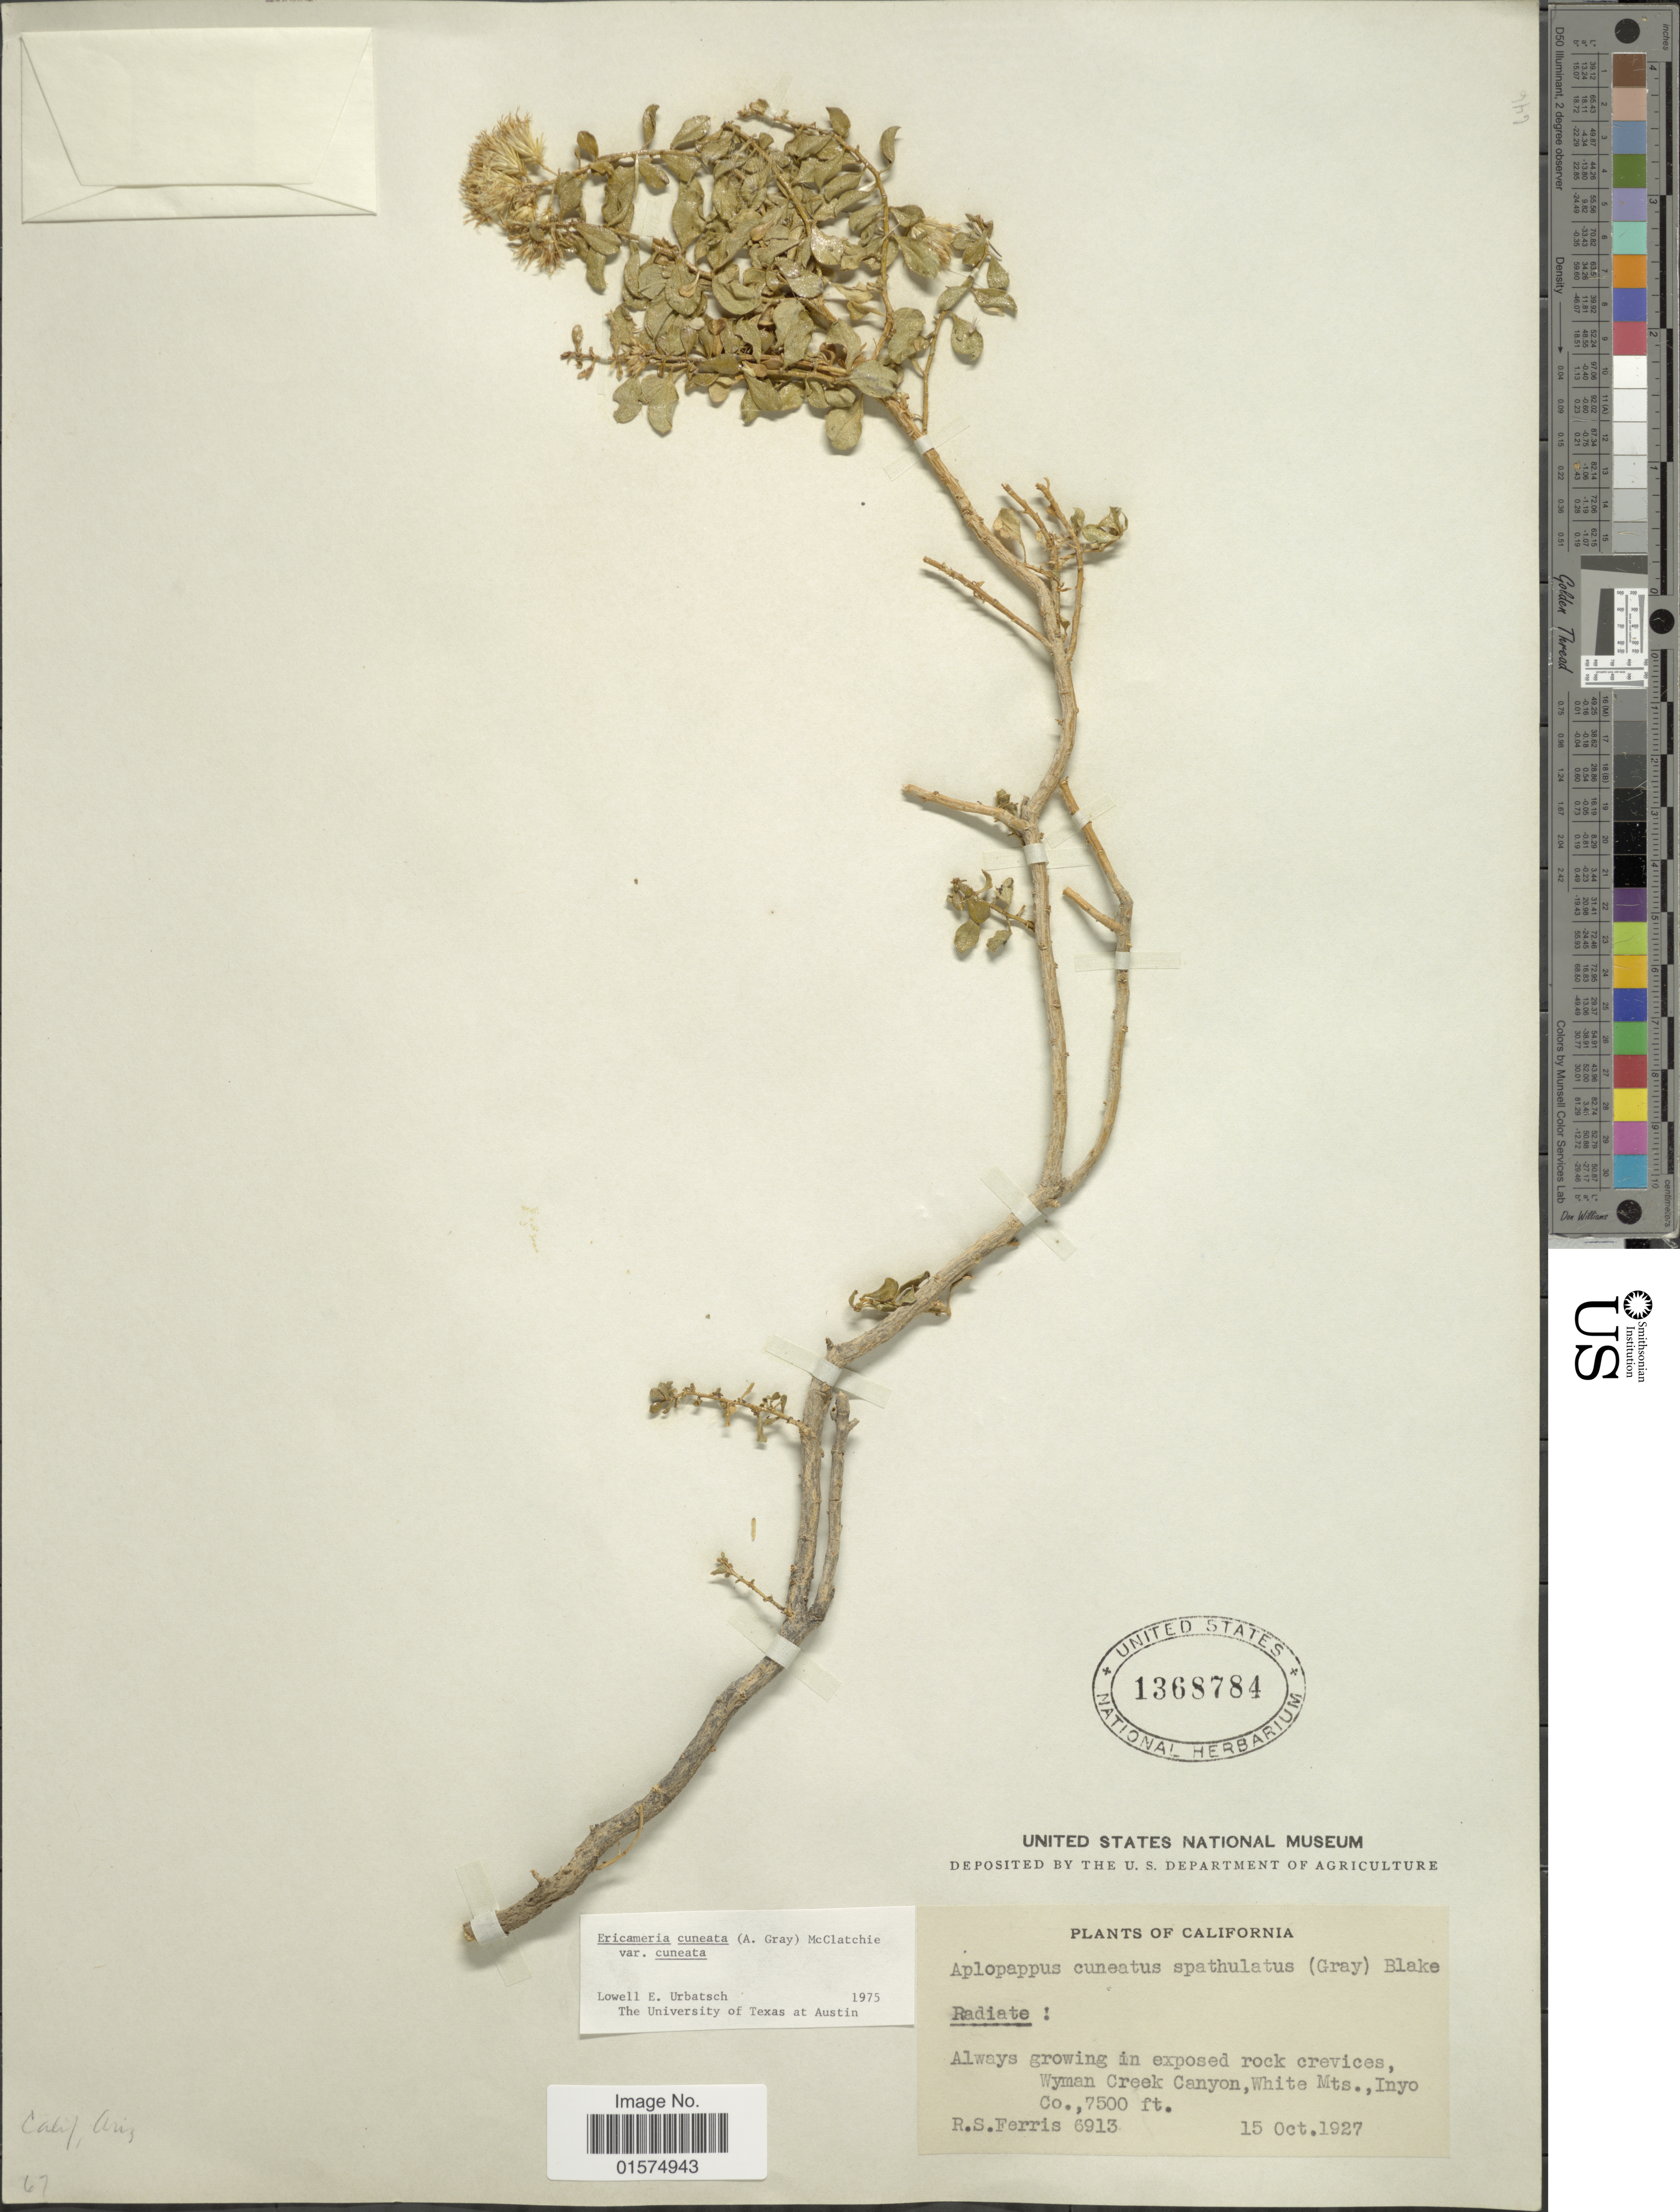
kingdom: Plantae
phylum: Tracheophyta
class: Magnoliopsida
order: Asterales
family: Asteraceae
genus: Ericameria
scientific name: Ericameria cuneata var. cuneata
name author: (A. Gray) McClatchie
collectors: R. S. Ferris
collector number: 6913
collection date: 1927-10-15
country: United States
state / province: California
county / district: Inyo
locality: Wyman Creek Canyon, White Mts., Inyo Co.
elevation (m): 2286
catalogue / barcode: US 1368784